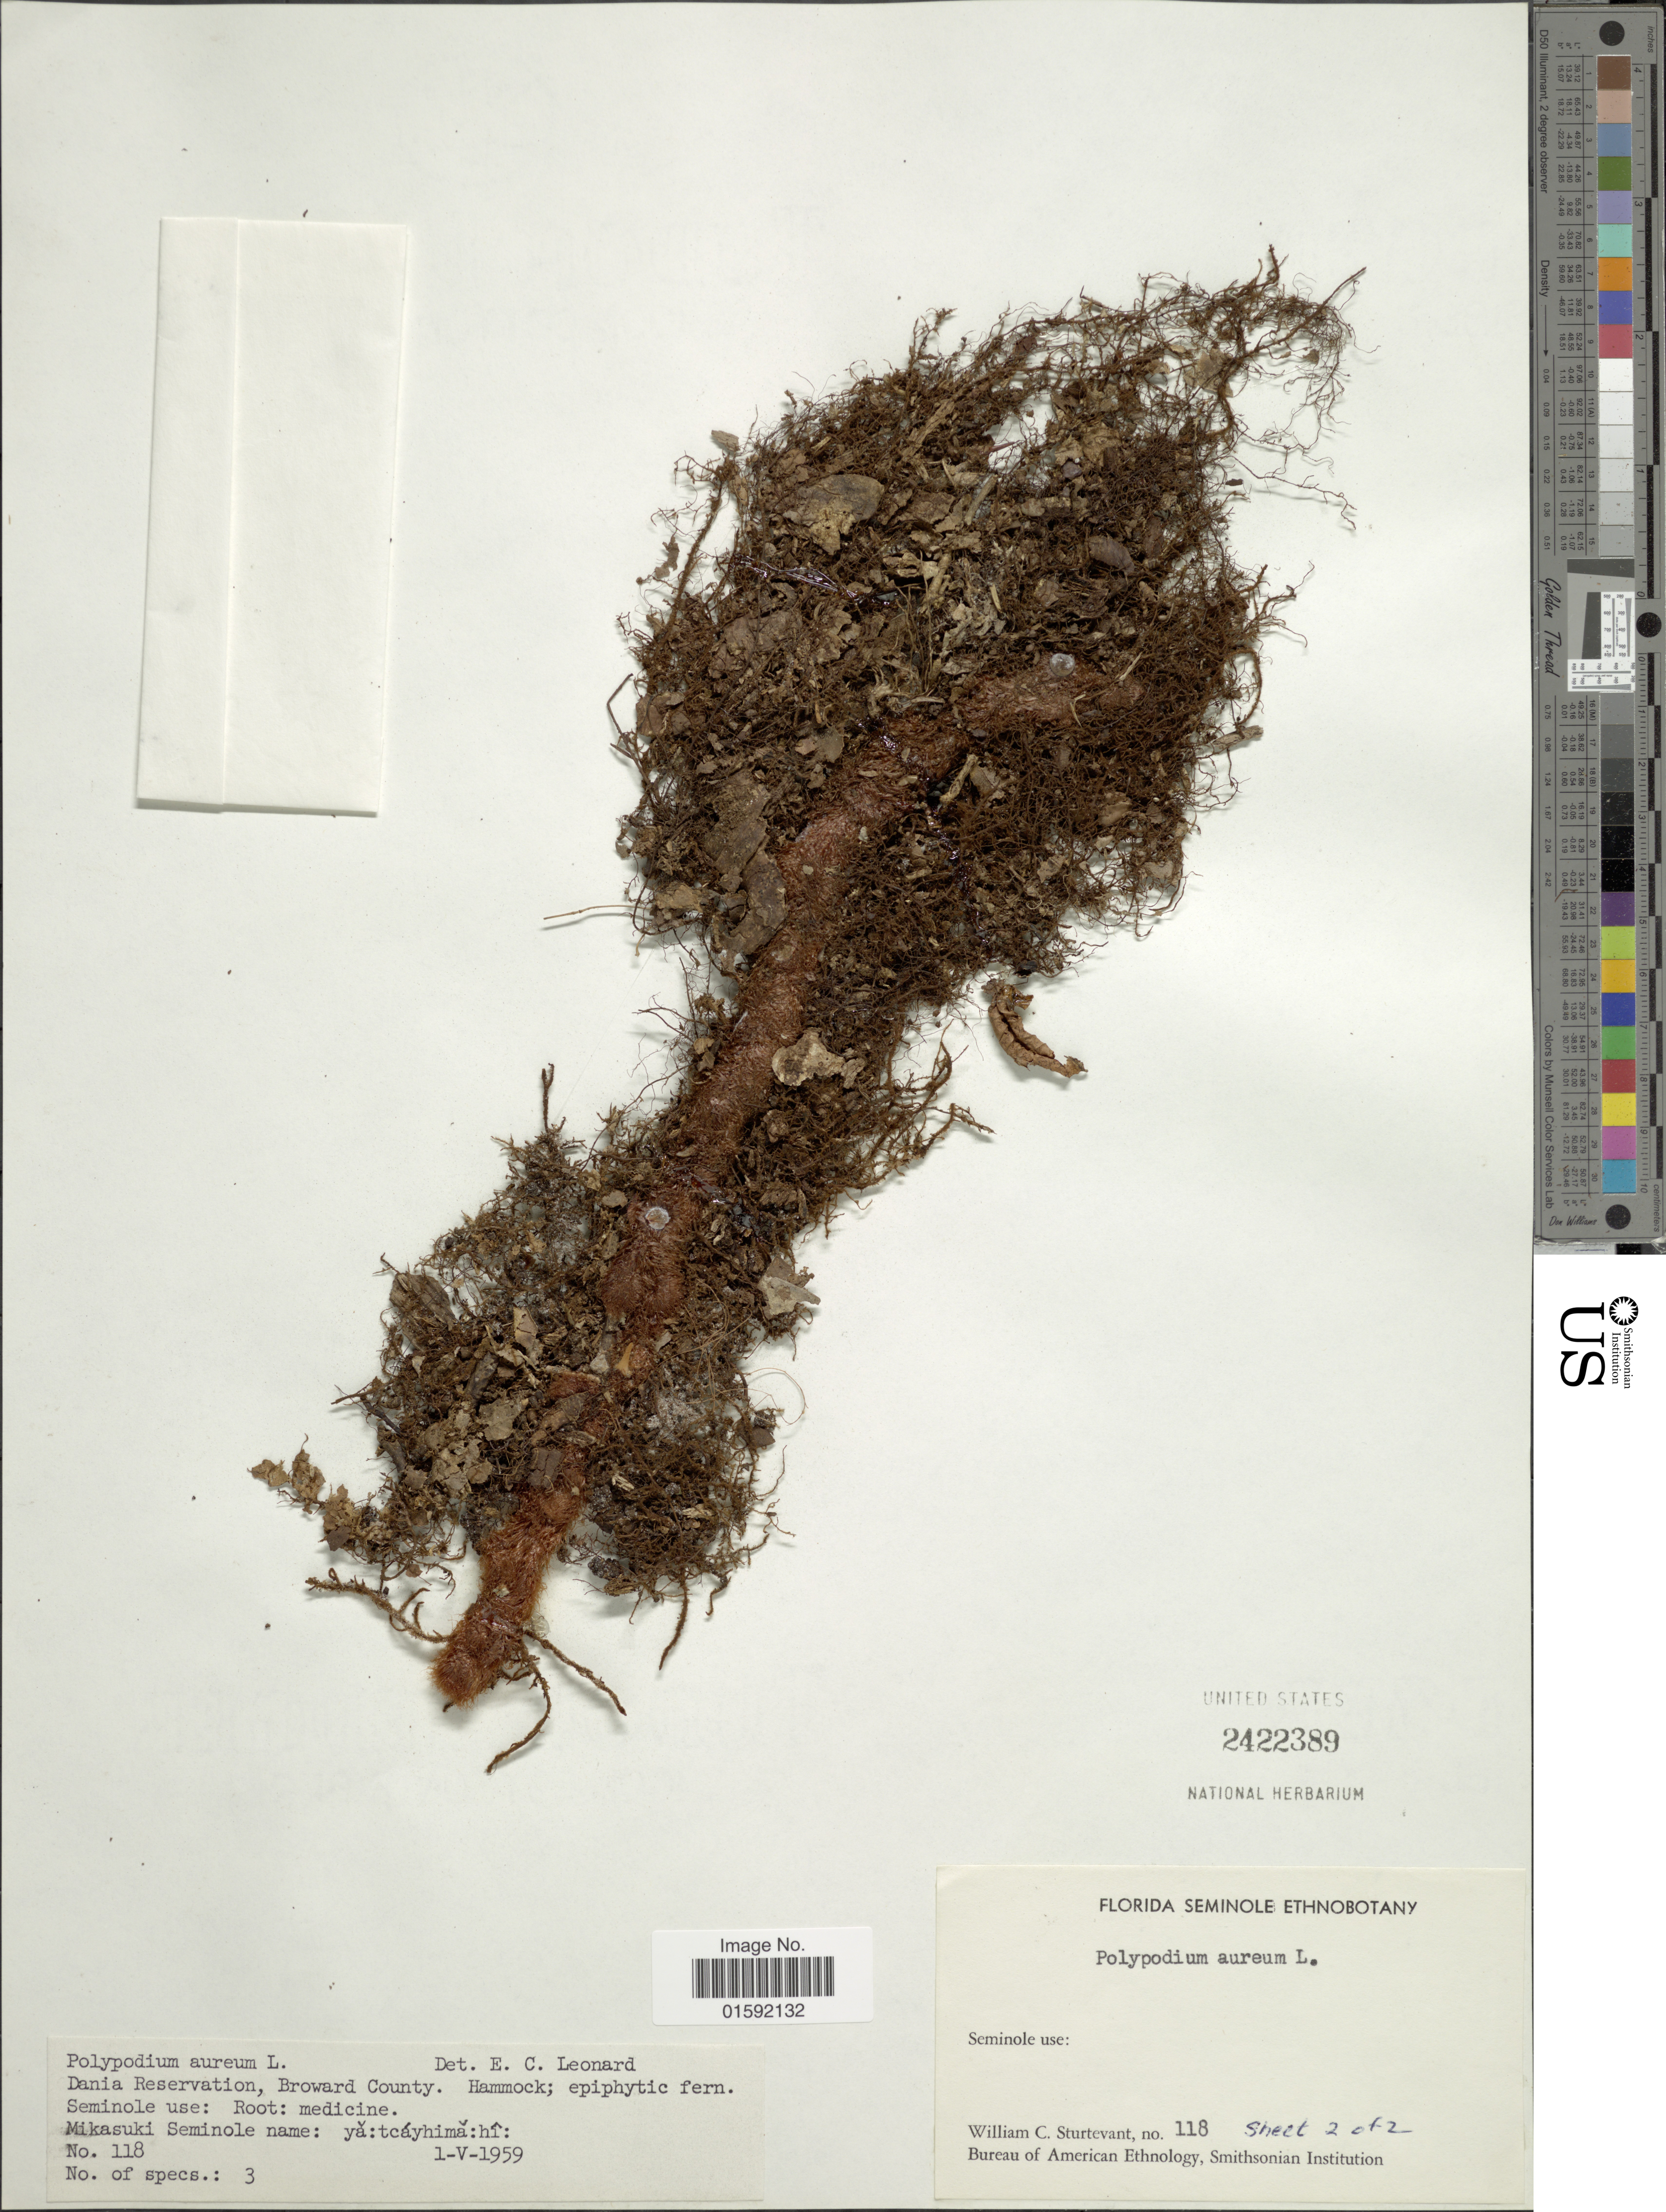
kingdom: Plantae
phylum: Tracheophyta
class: Polypodiopsida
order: Polypodiales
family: Polypodiaceae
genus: Phlebodium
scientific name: Phlebodium aureum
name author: (L.) J. Sm.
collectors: W. Sturtevant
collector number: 118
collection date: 1959-05-01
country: United States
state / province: Florida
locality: Seminole Ethnobotany, Dania Reservation, Broward County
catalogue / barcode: US 242389